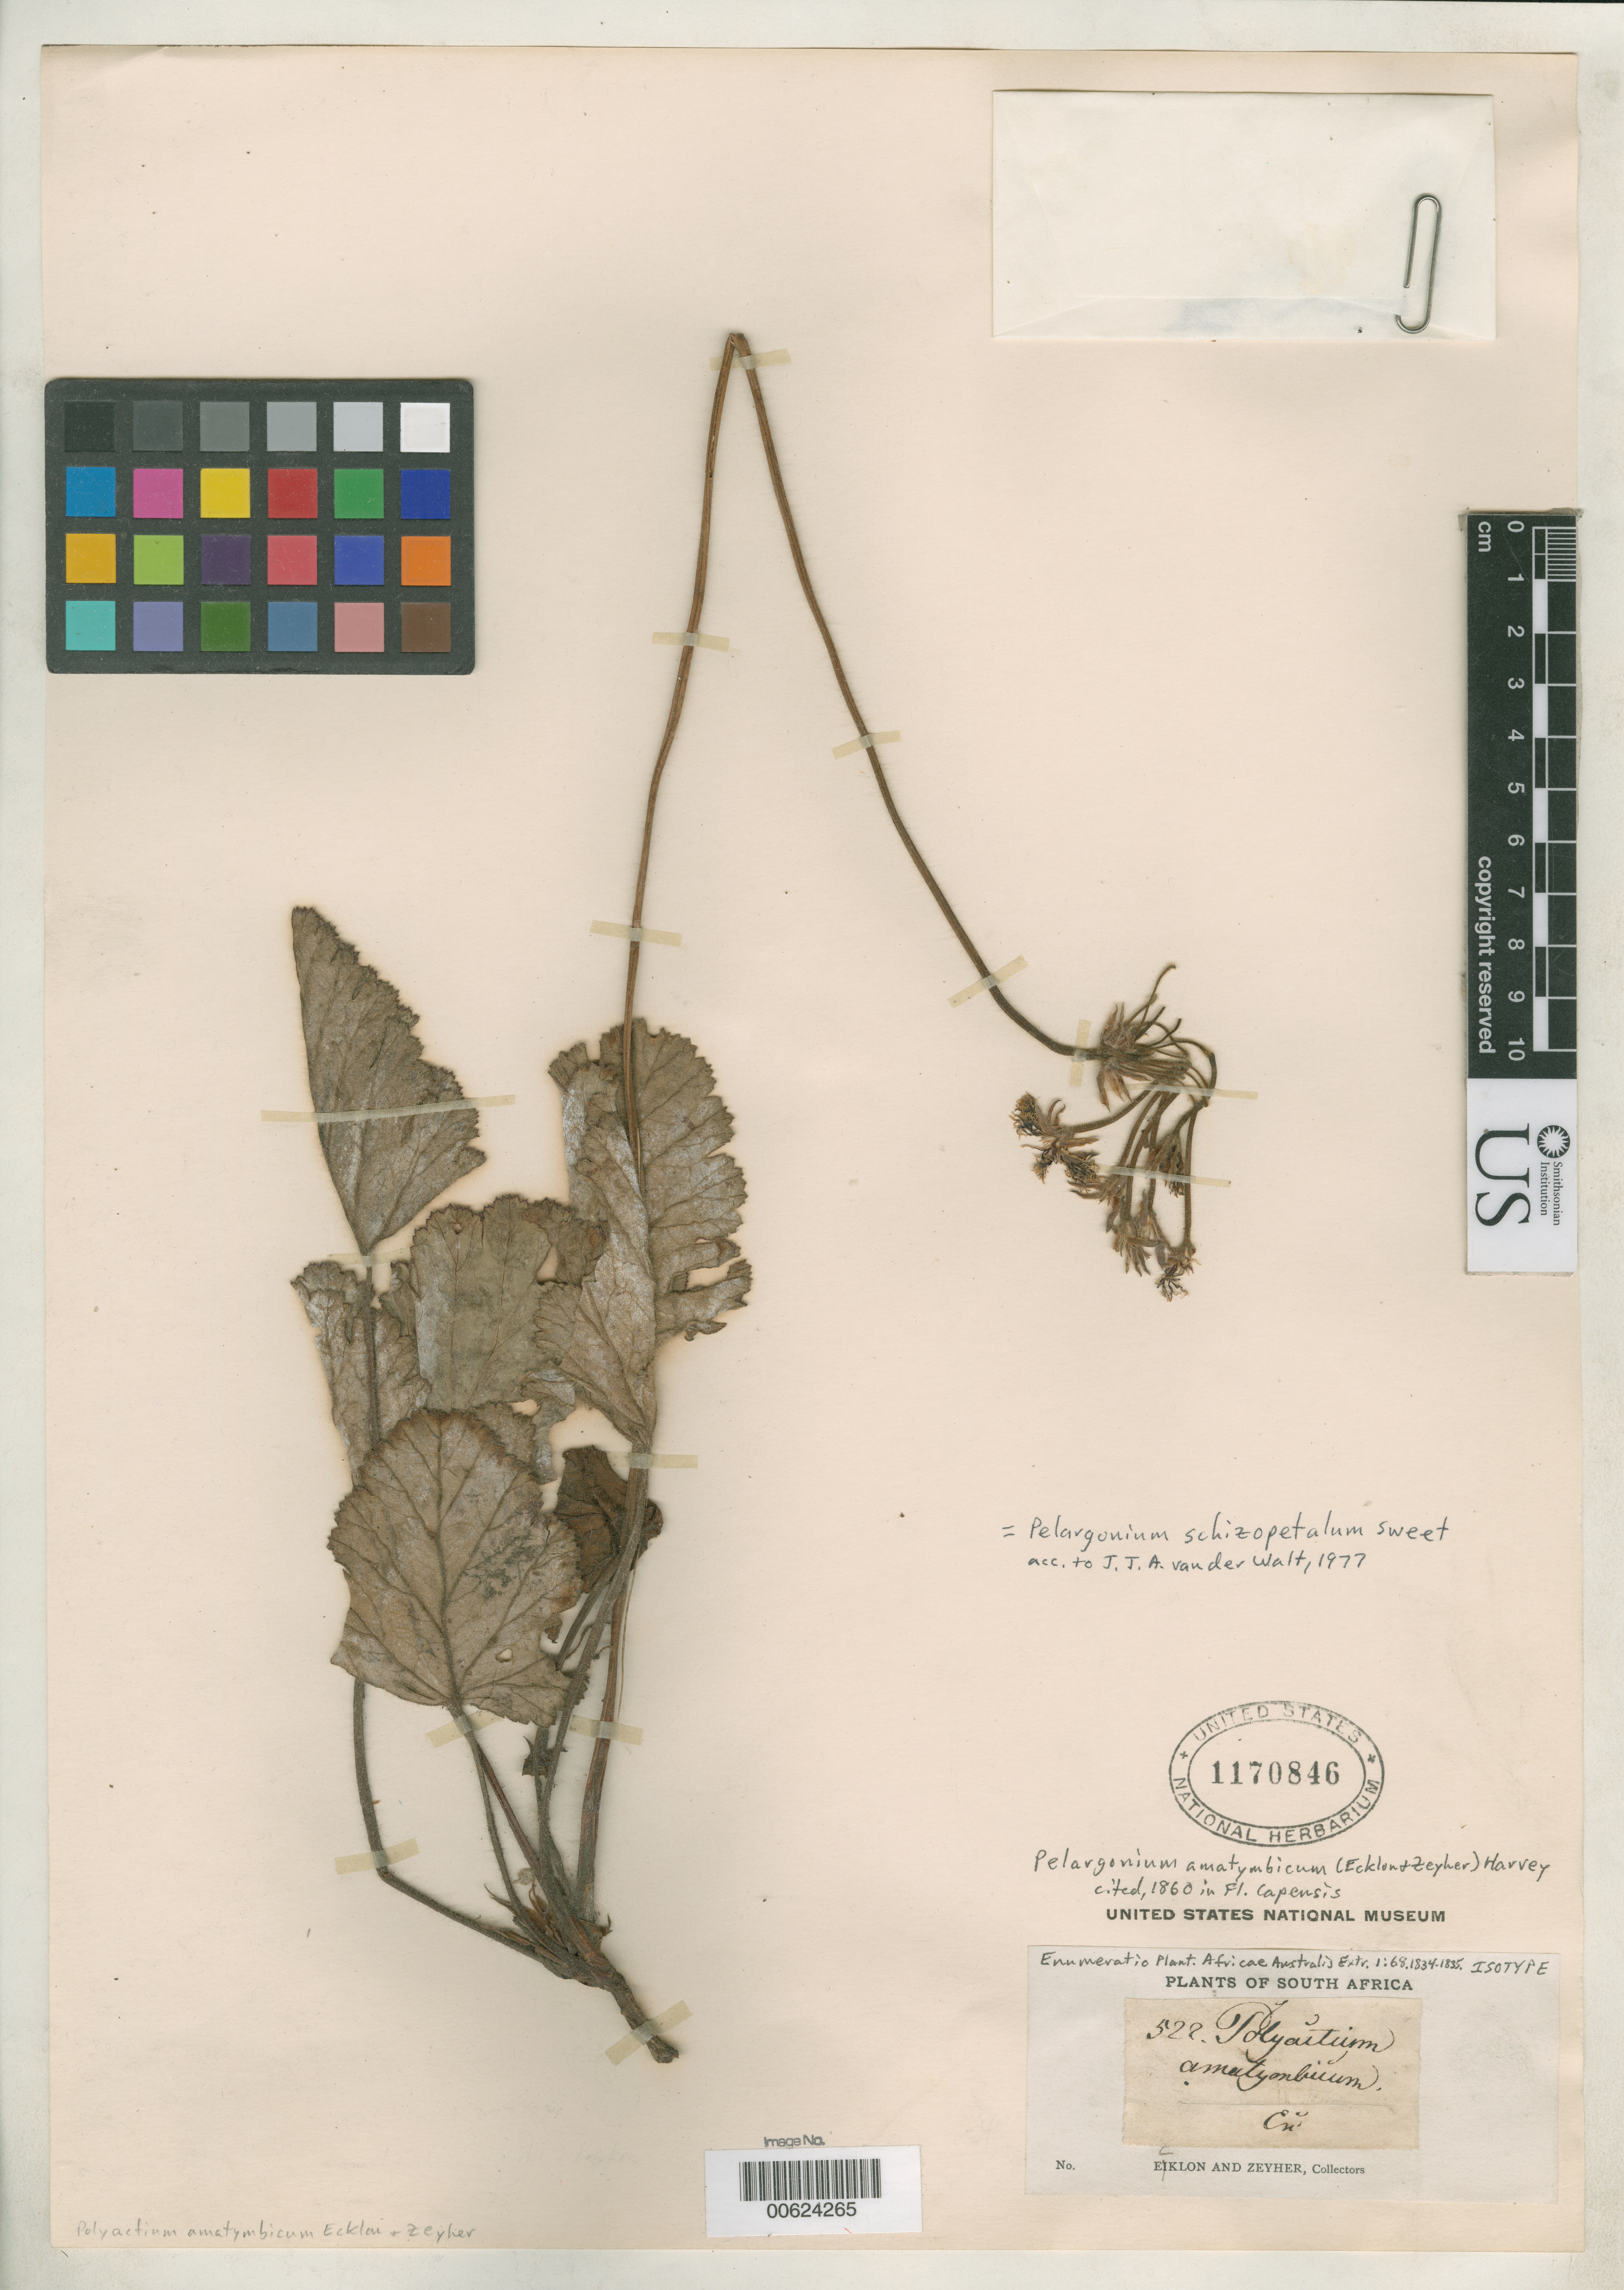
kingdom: Plantae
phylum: Tracheophyta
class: Magnoliopsida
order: Geraniales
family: Geraniaceae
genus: Polyactium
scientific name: Polyactium amatymnicum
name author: Eckl. & Zeyh.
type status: Isotype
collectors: C. F. Ecklon & C. Zeyher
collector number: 522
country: South Africa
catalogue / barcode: US 1170846